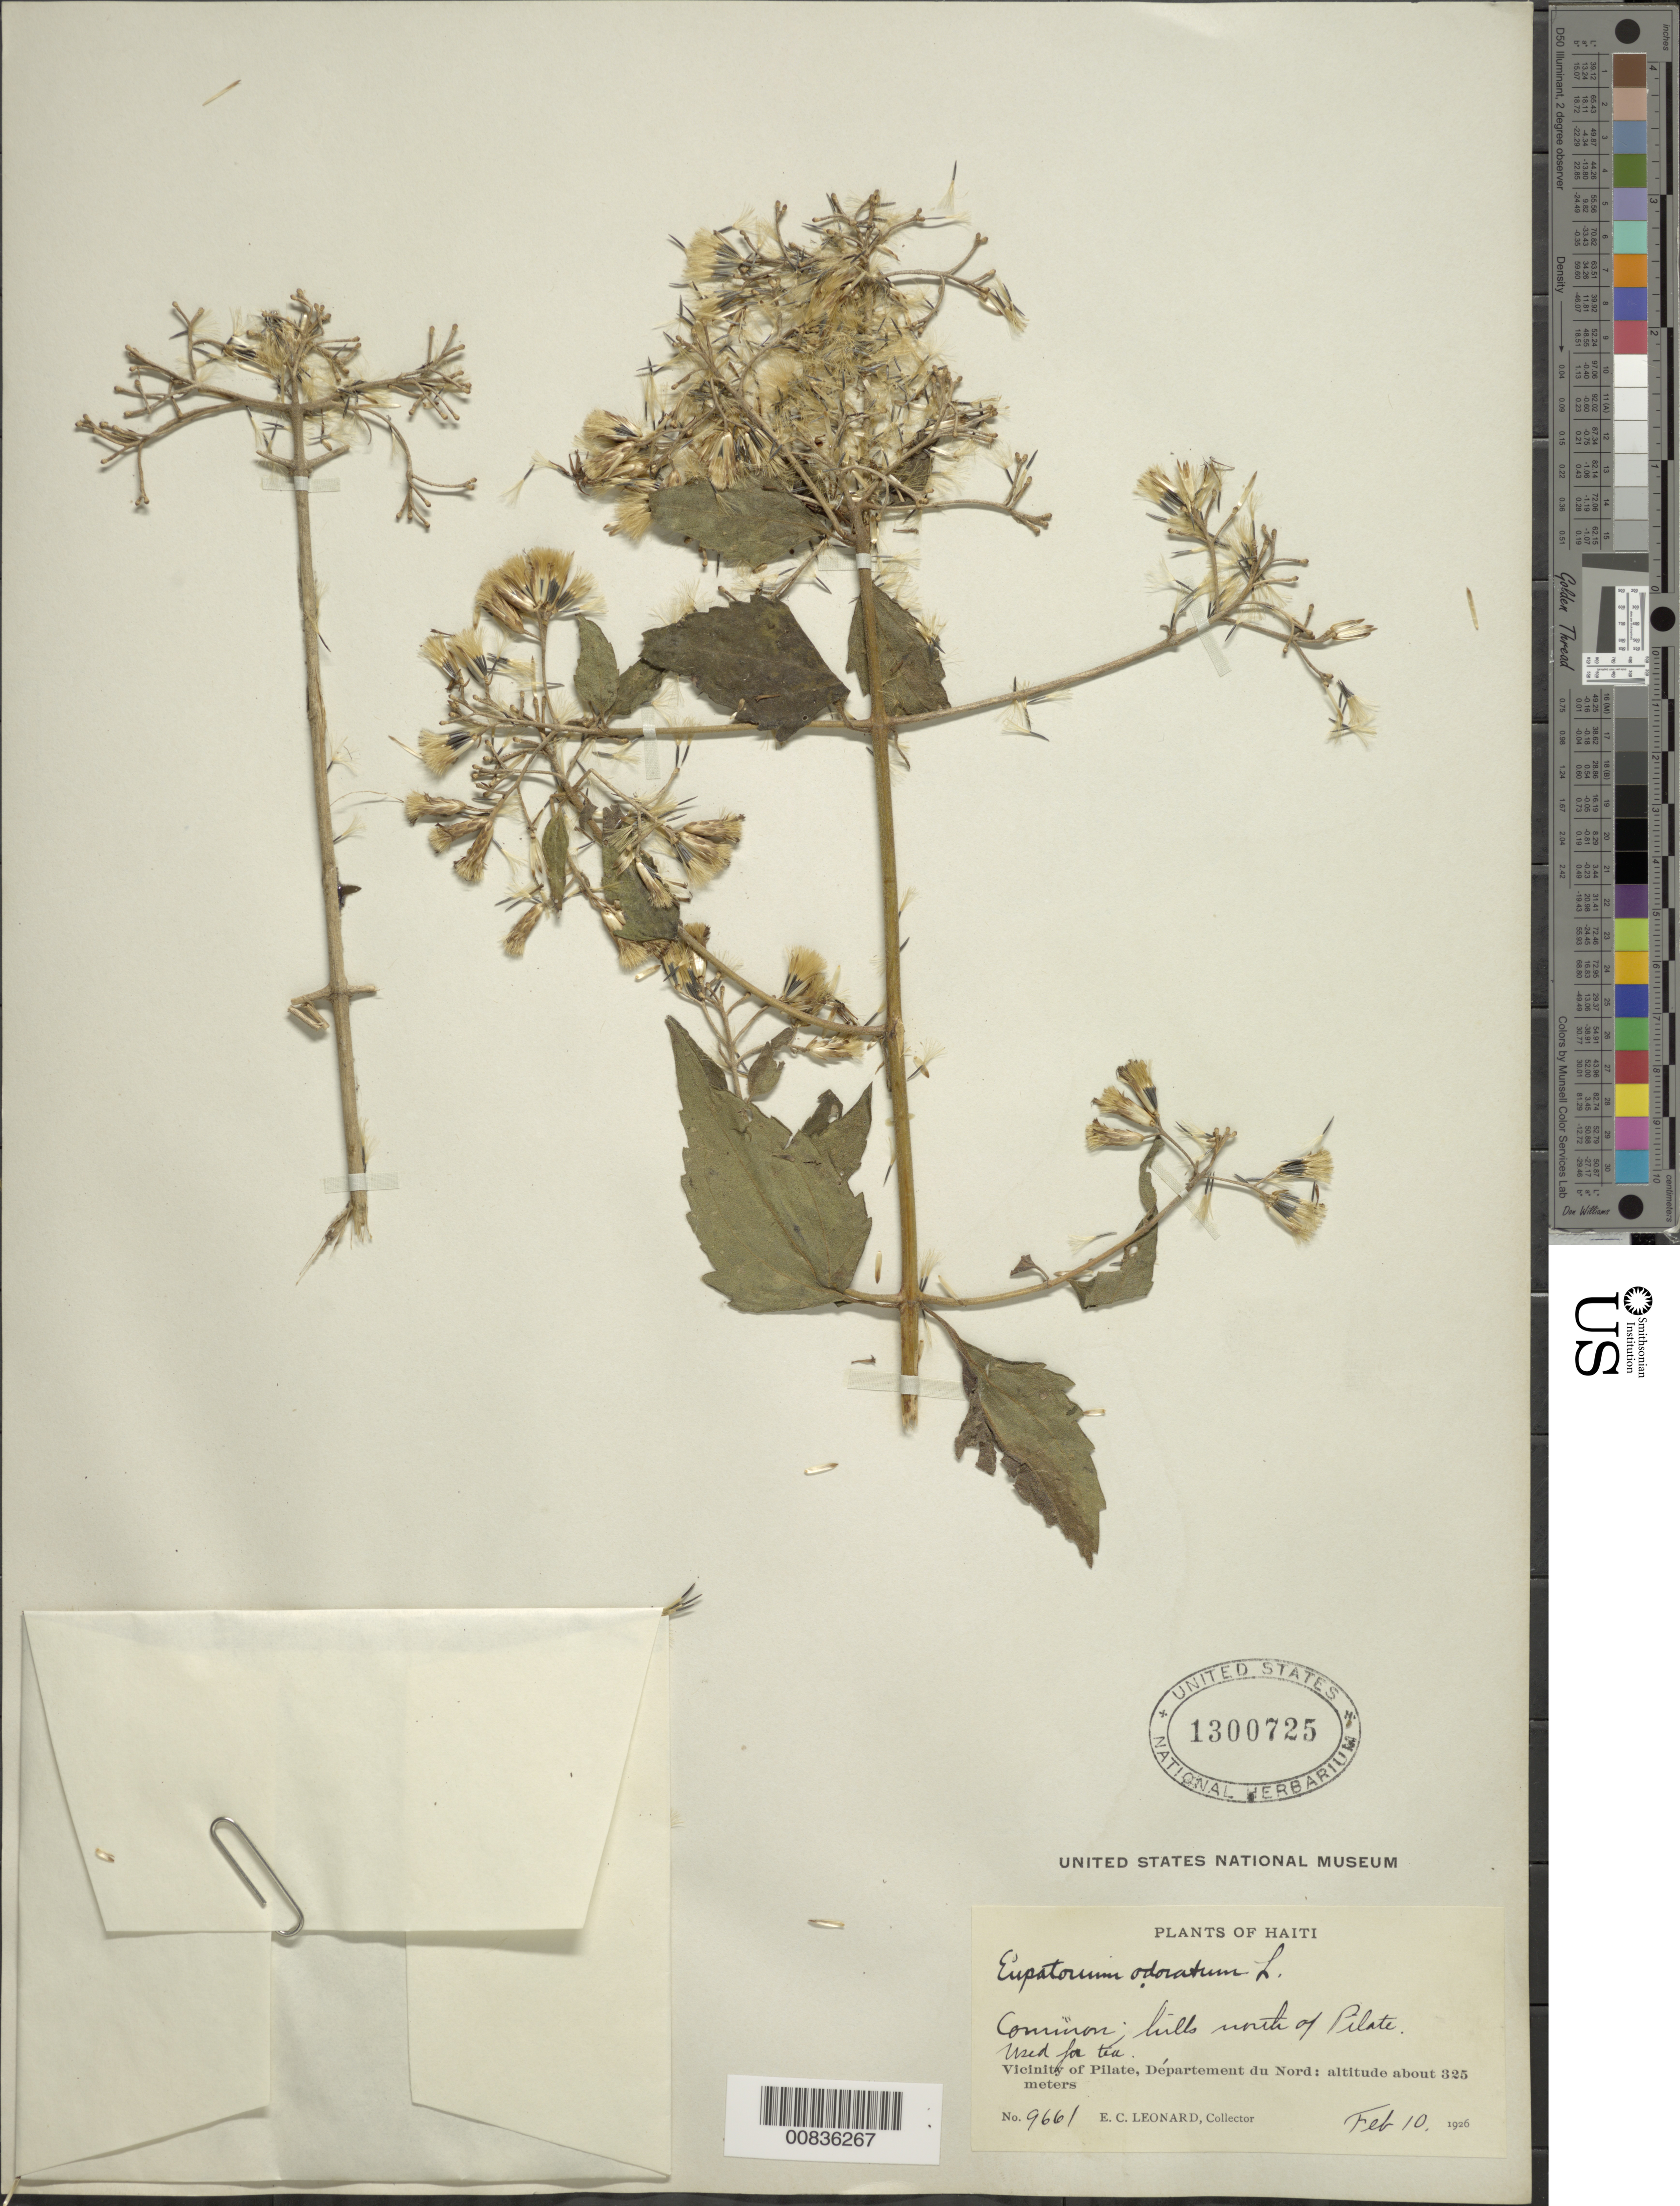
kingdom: Plantae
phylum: Tracheophyta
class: Magnoliopsida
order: Asterales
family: Asteraceae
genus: Chromolaena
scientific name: Chromolaena odorata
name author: (L.) R.M. King & H. Rob.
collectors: E. C. Leonard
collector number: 9661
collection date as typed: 10 Feb 1926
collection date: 1926-02-10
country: Haiti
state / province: Nord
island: Hispaniola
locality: Vicinity of Pilate, N of town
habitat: Hills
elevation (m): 325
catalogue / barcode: US 1300725